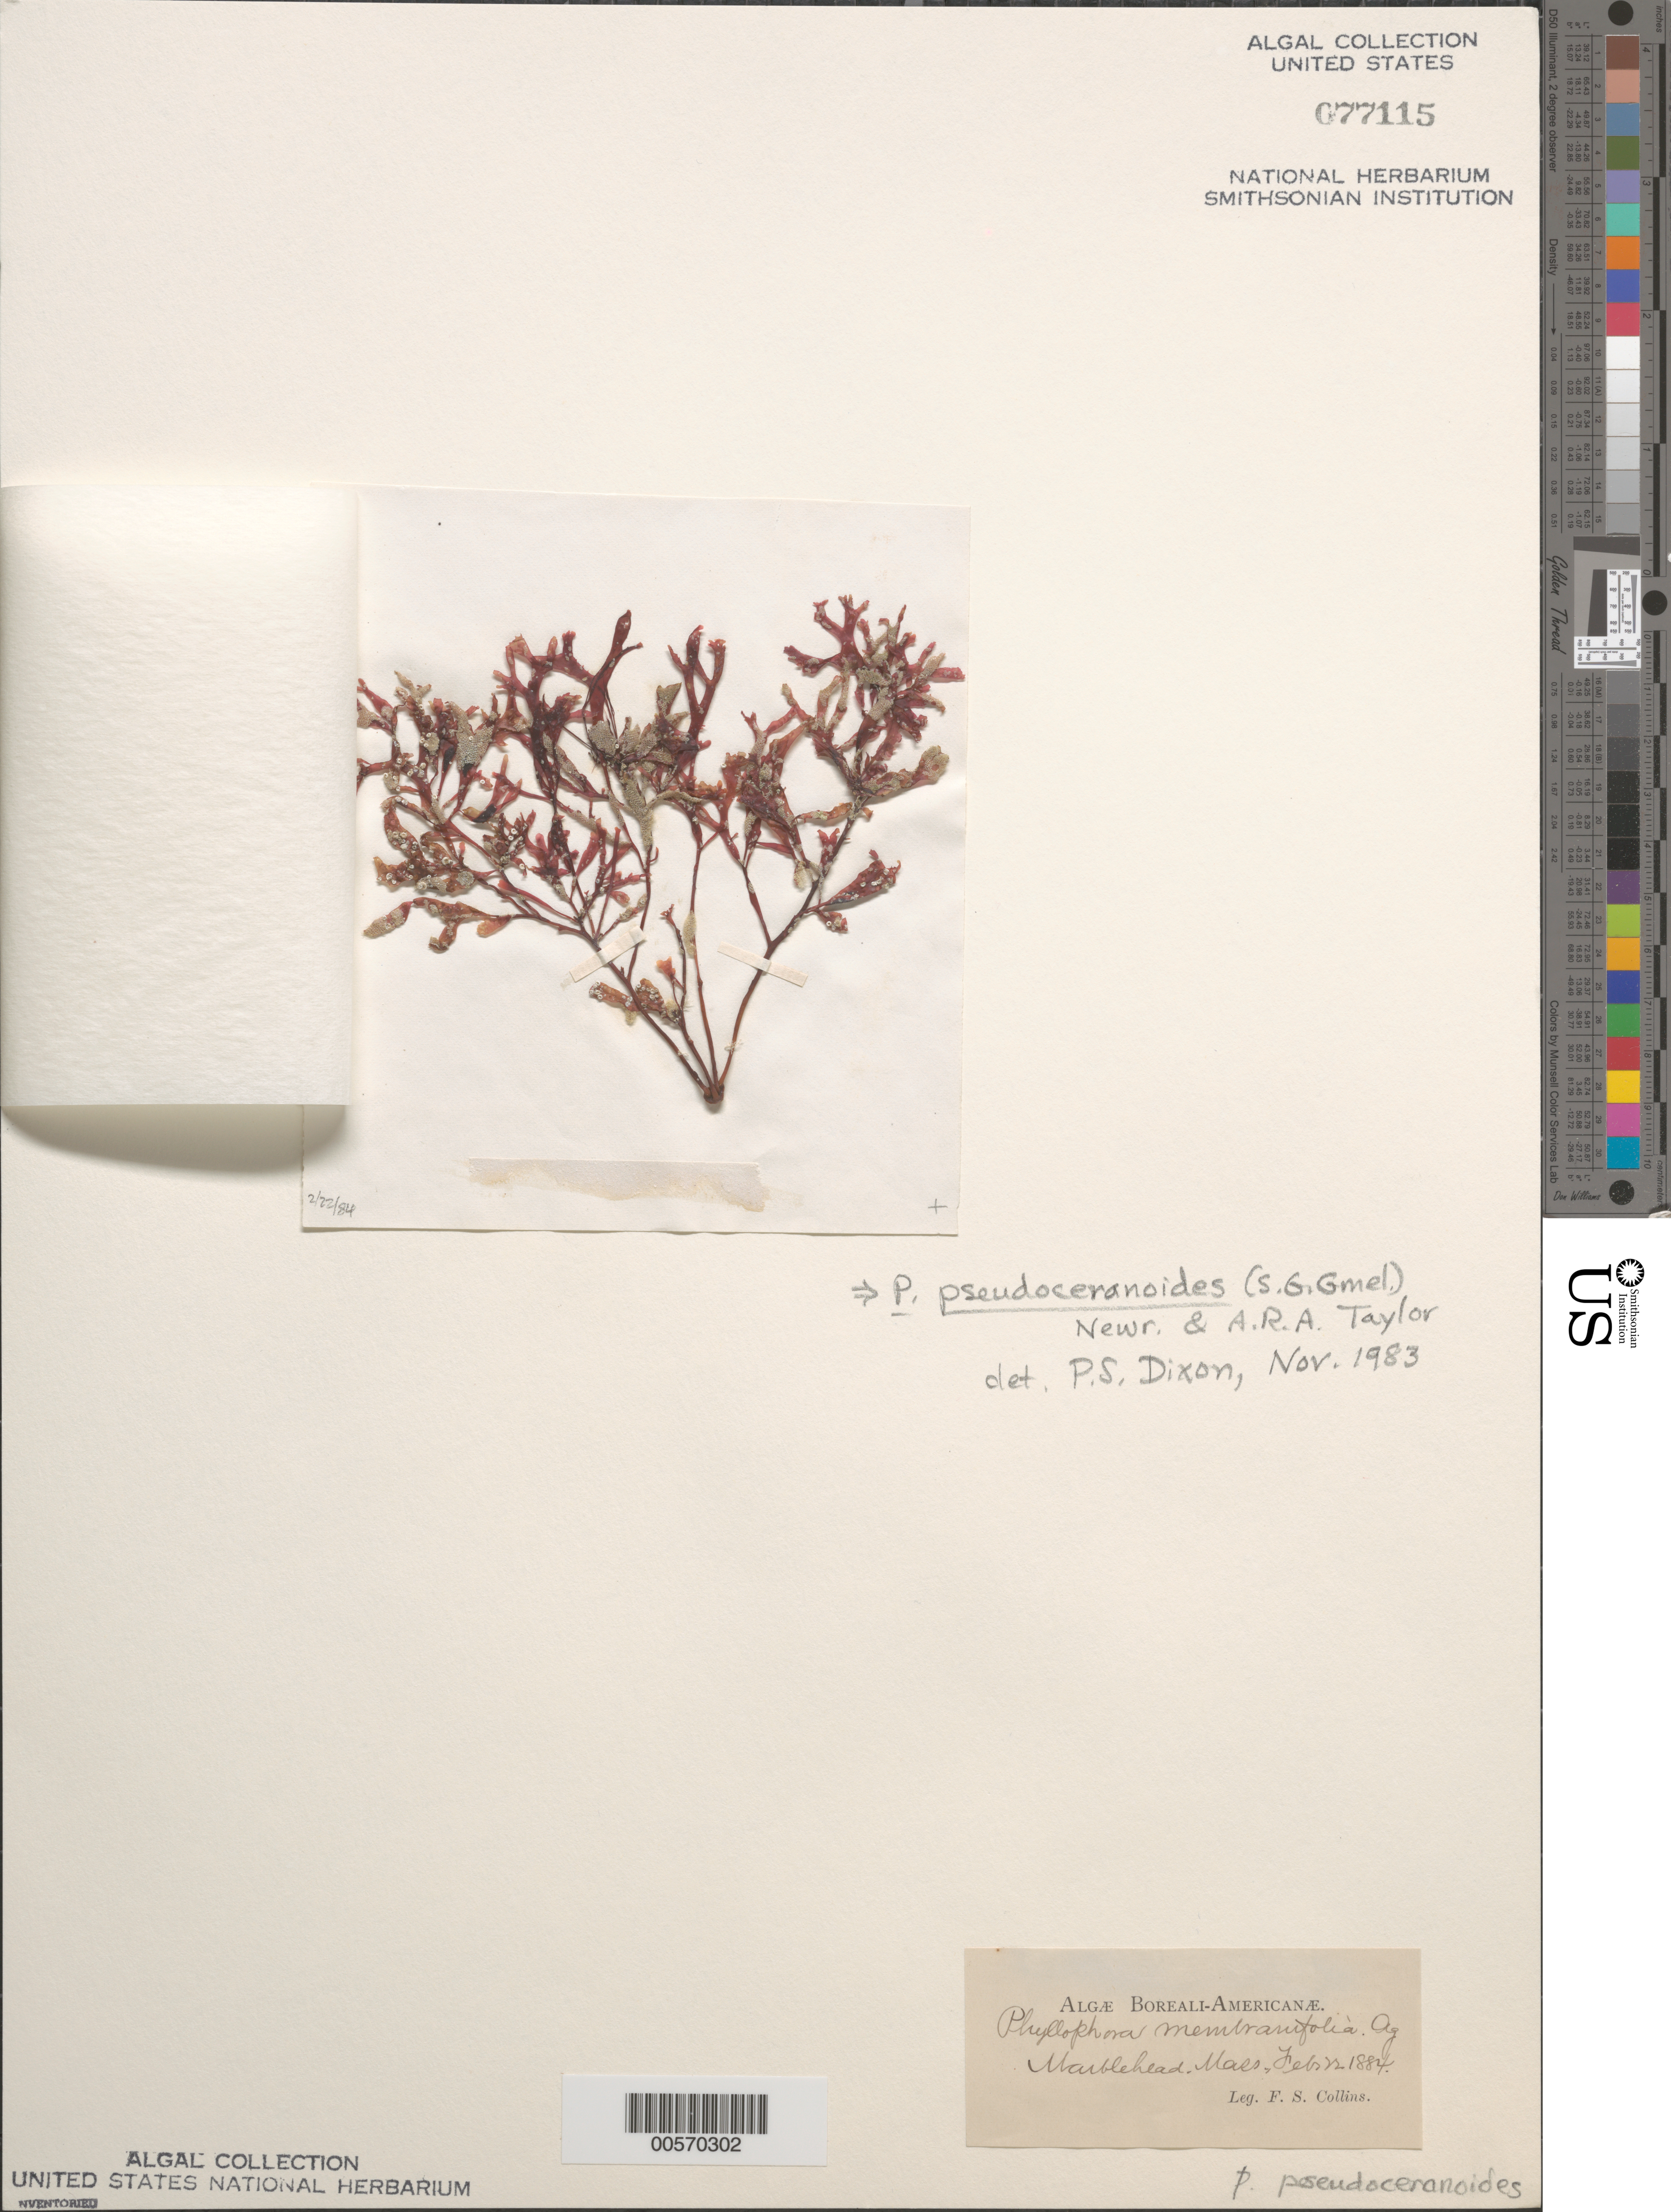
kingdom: Plantae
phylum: Rhodophyta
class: Florideophyceae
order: Gigartinales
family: Phyllophoraceae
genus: Phyllophora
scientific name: Phyllophora pseudoceranoides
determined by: Dixon, P. S.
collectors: F. Collins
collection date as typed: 22 Feb 1884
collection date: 1884-02-22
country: United States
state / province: Massachusetts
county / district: Essex County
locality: Marblehead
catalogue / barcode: US 77115